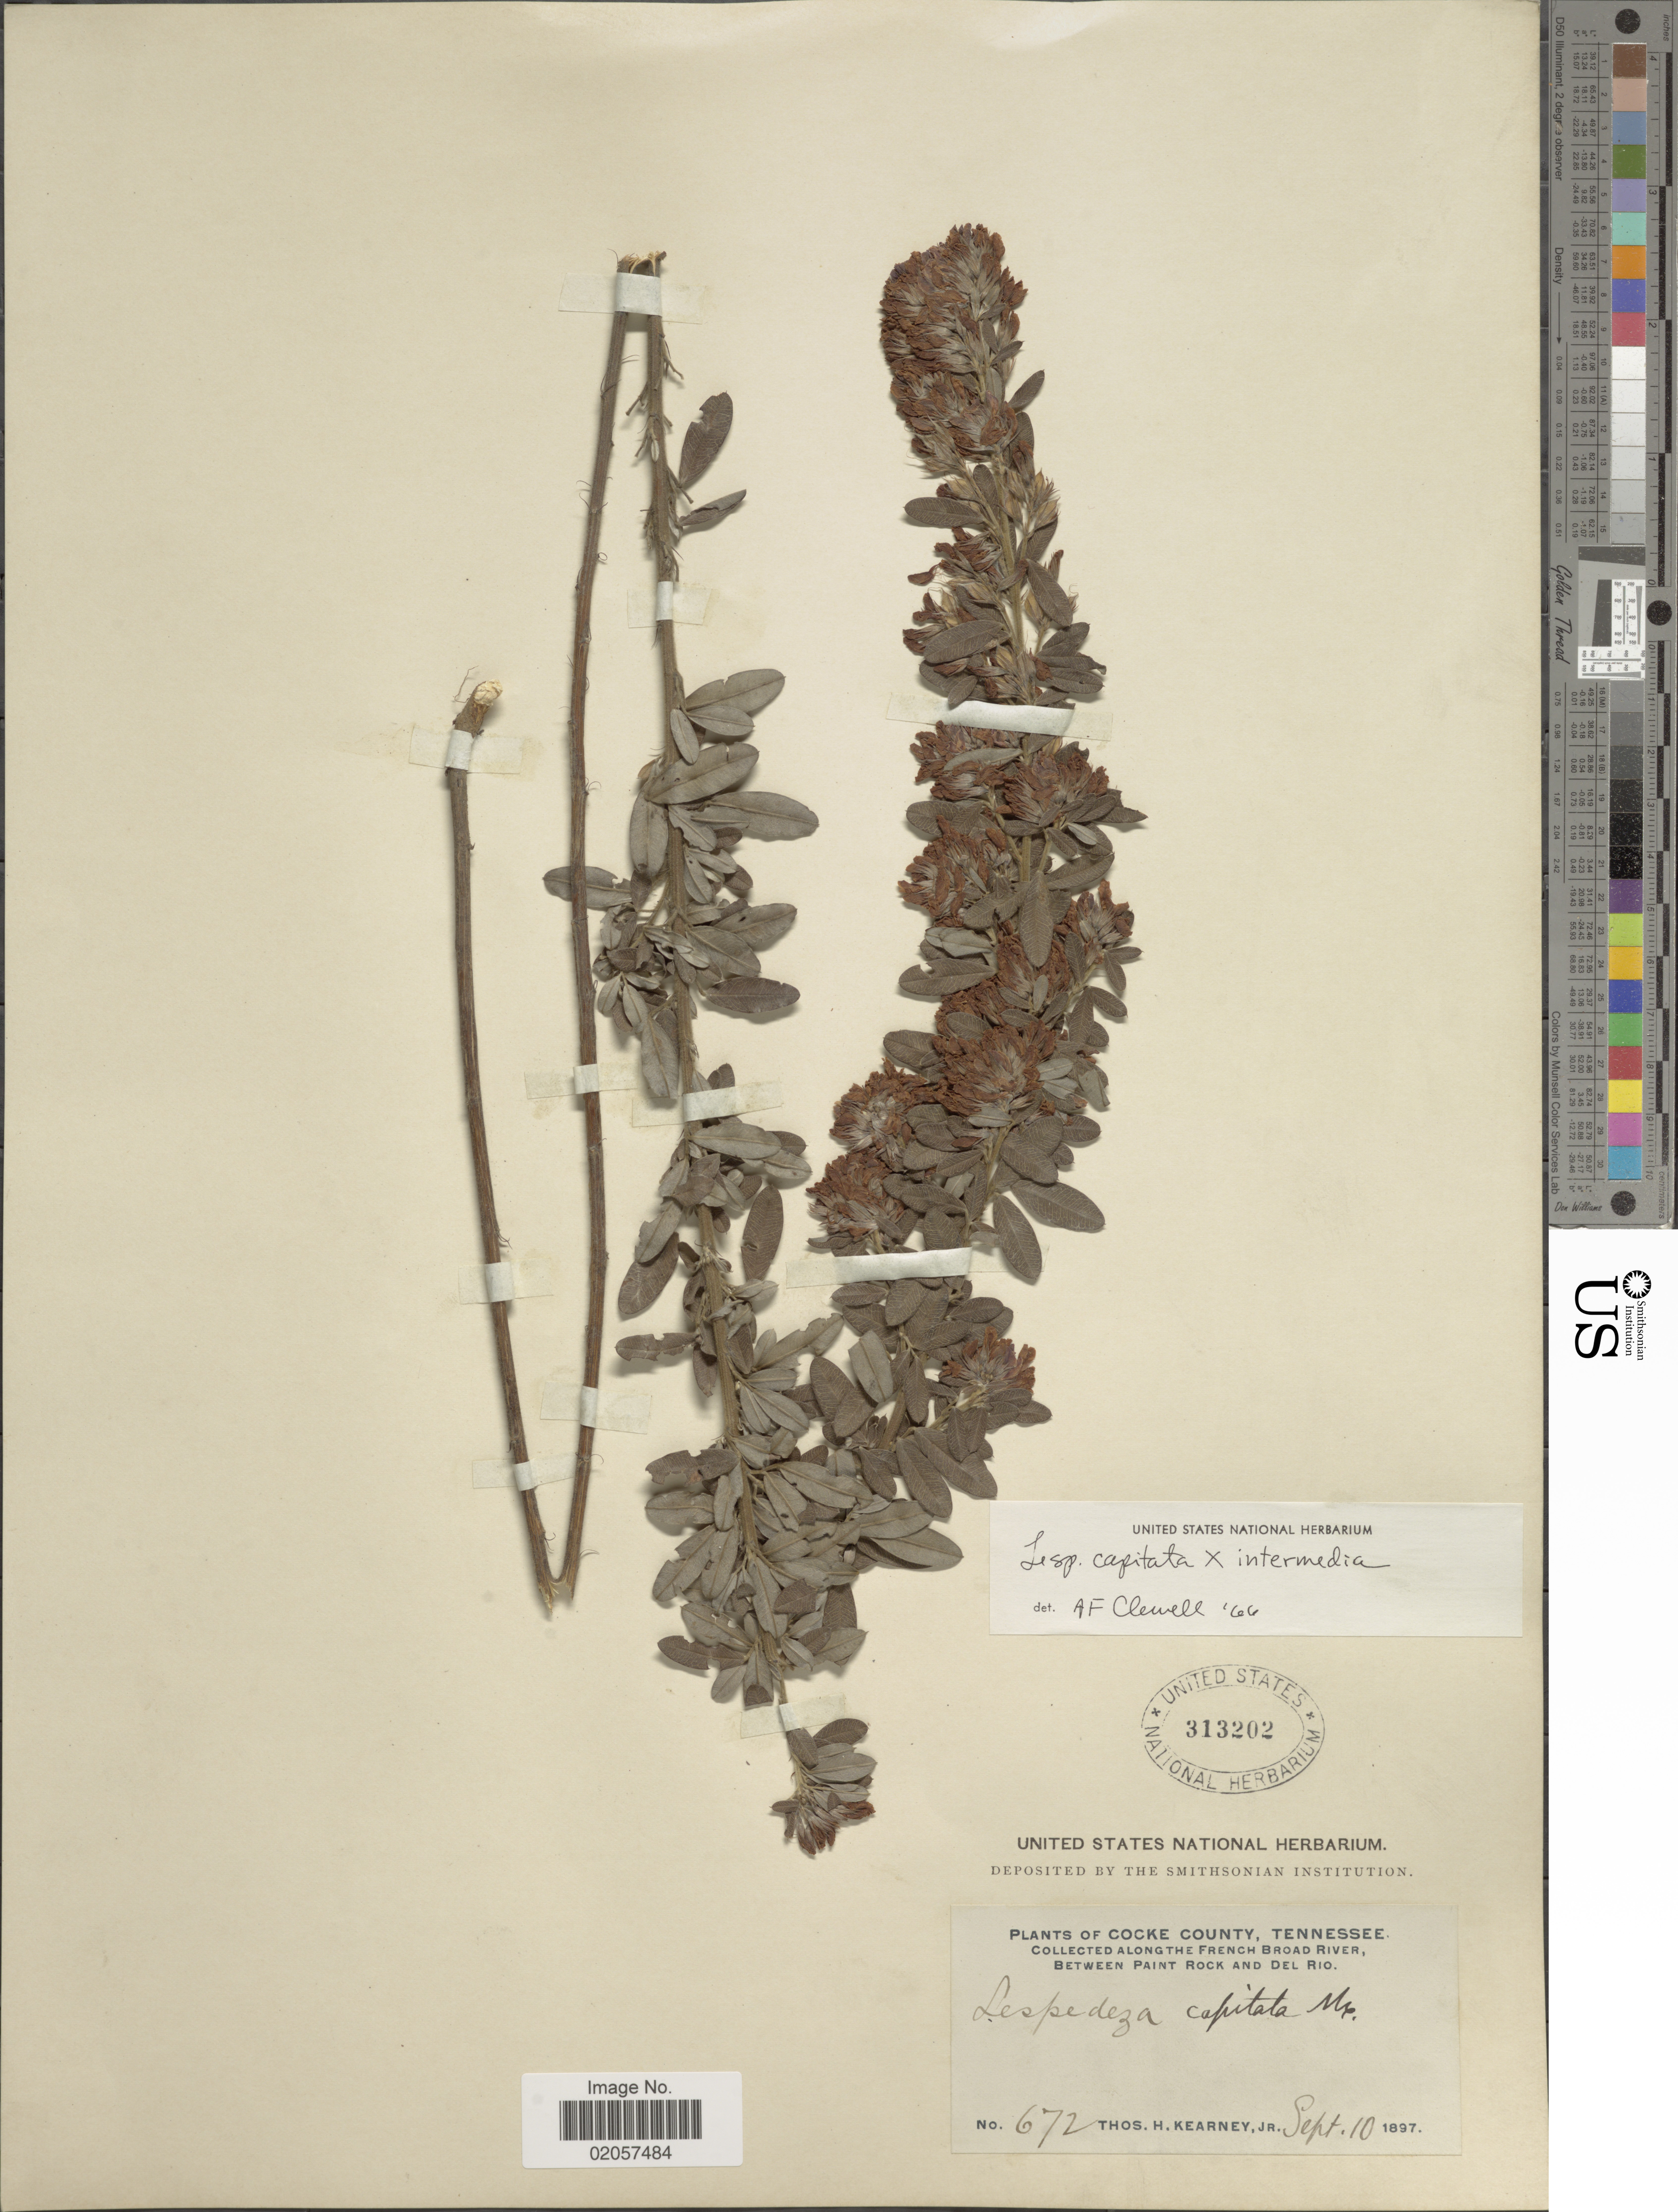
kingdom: Plantae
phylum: Tracheophyta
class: Magnoliopsida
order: Fabales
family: Fabaceae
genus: Lespedeza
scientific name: Lespedeza capitata x L. intermedia (S. Watson) Britton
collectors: T. H. Kearney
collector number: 672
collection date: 1897-09-10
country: United States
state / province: Tennessee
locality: Cocke County, Tennessee, Along the French Broad River. between Paint Rock and Del Rio.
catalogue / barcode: US 313202